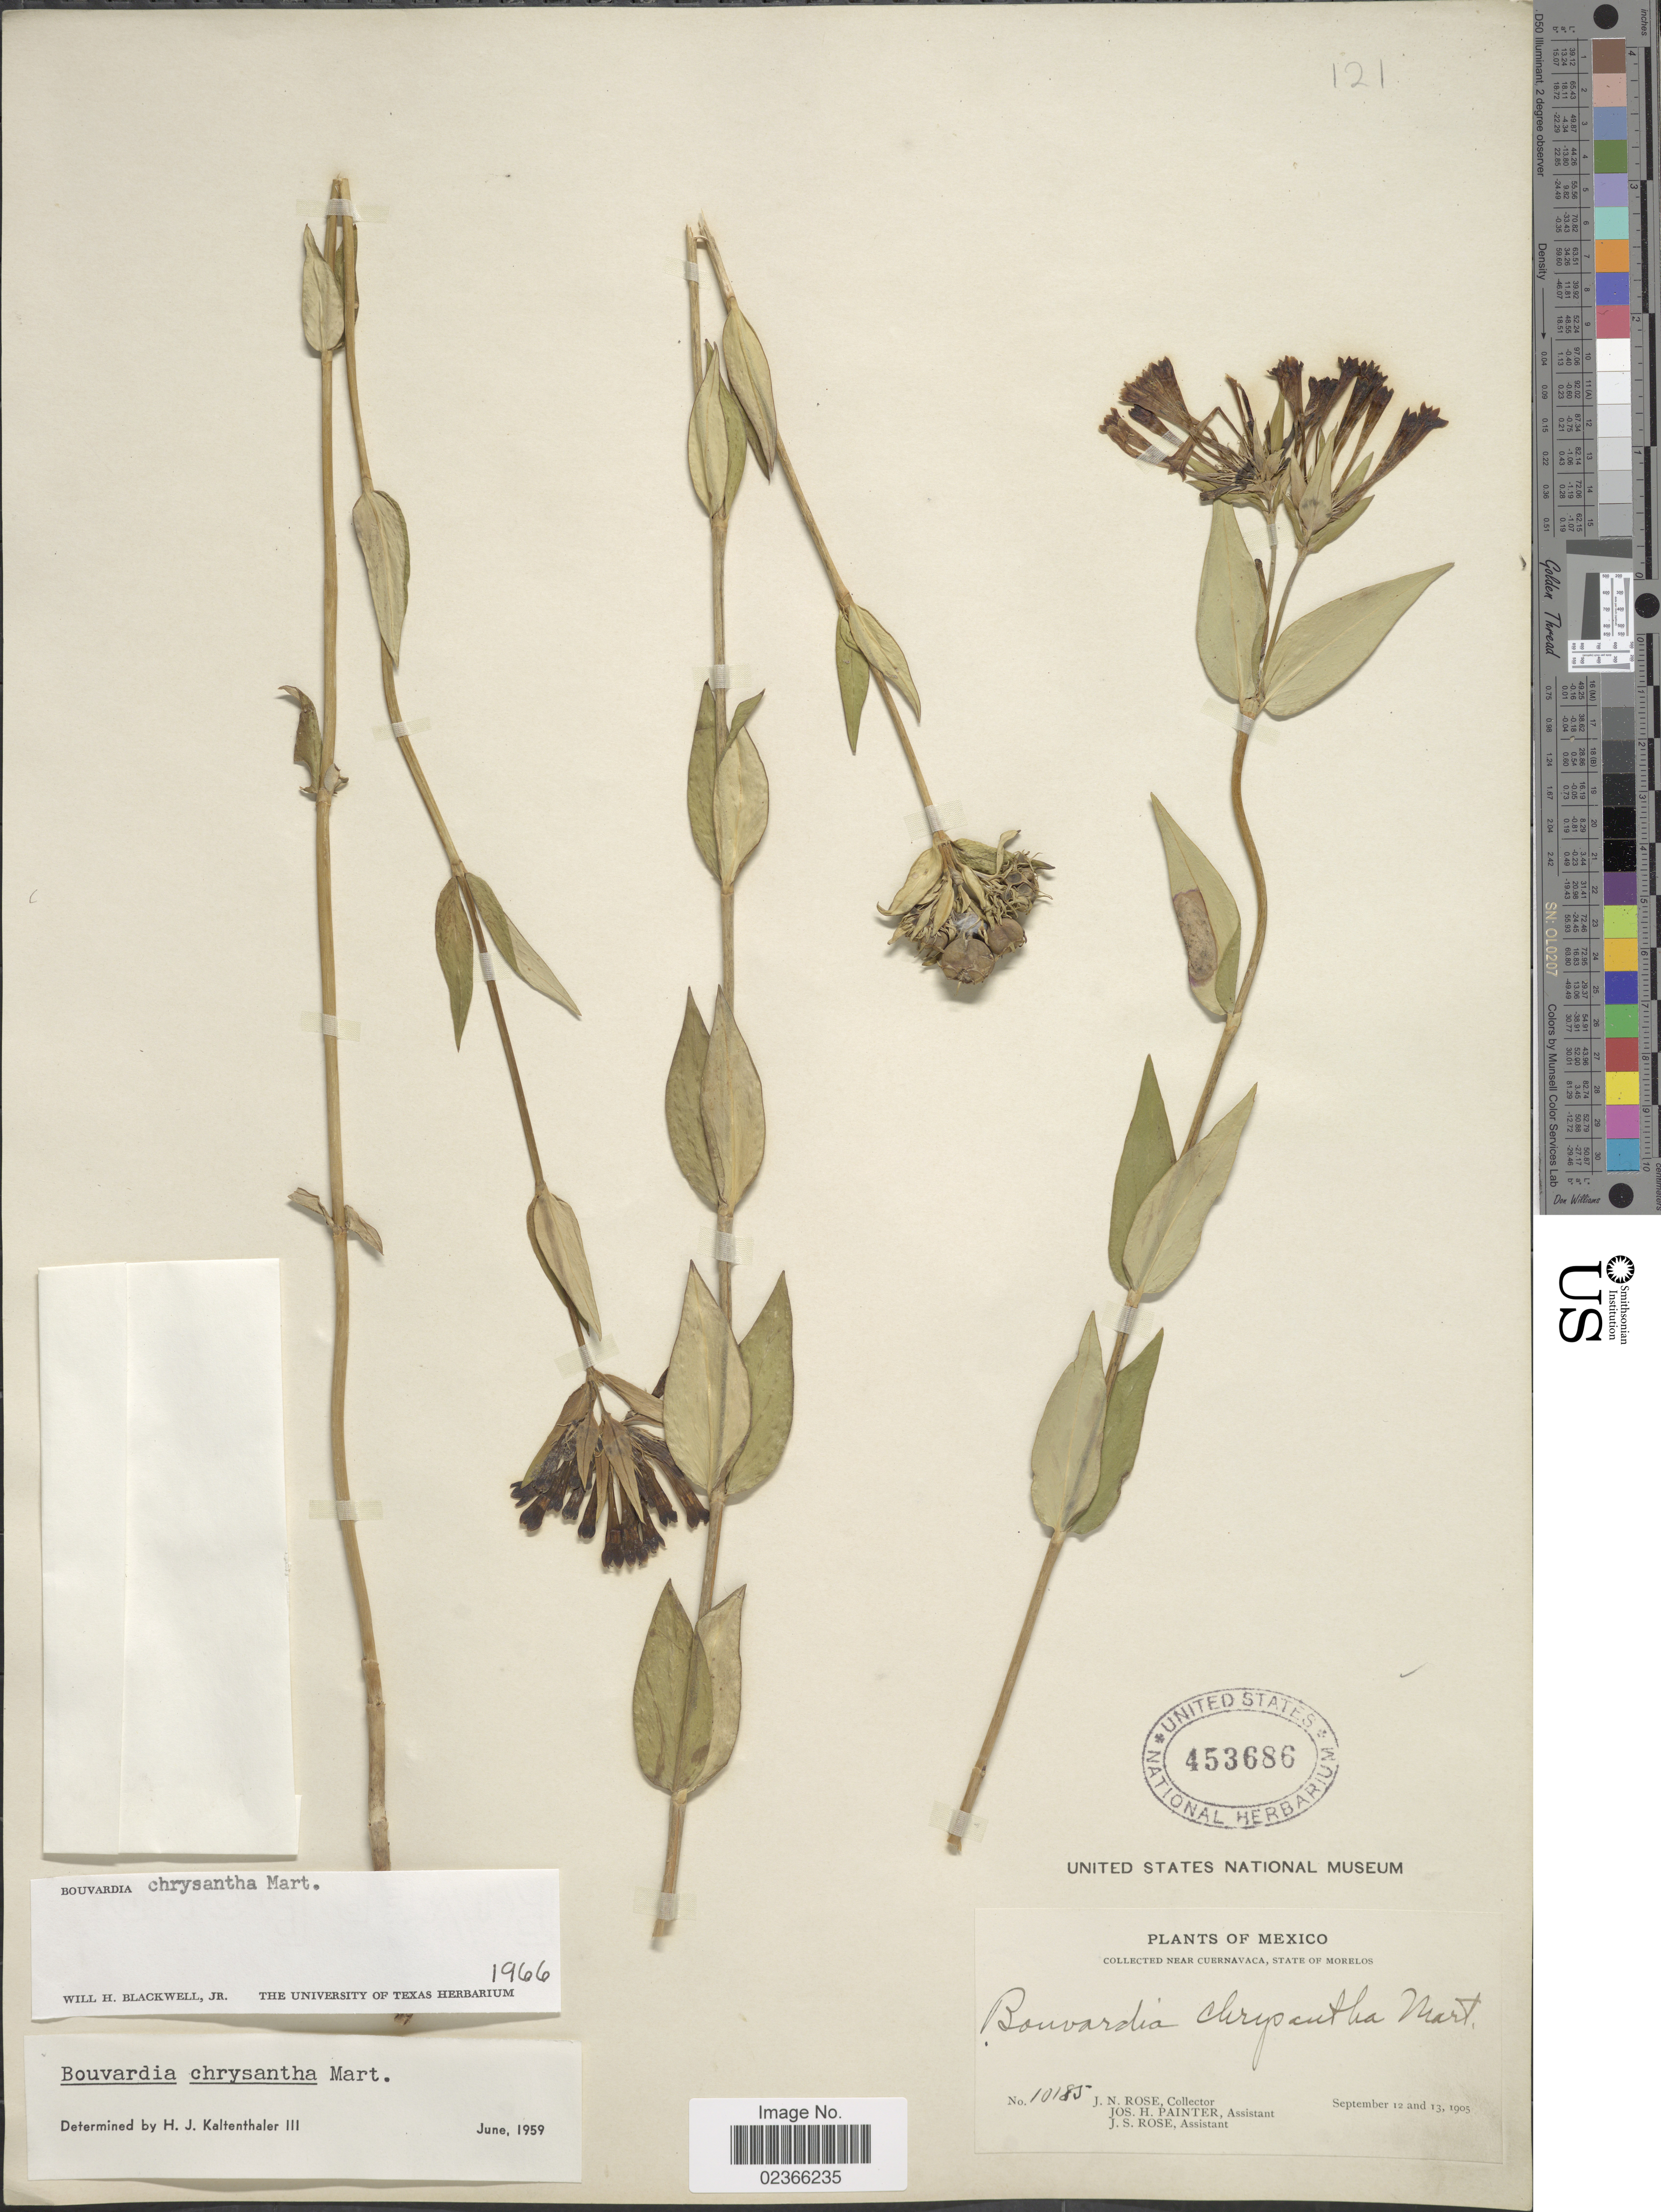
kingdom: Plantae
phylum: Tracheophyta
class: Magnoliopsida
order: Gentianales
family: Rubiaceae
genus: Bouvardia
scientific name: Bouvardia chrysantha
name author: Mart.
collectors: J. N. Rose, J. H. Painter & J. S. Rose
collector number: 10185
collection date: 1905-09-12/1905-09-13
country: Mexico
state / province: Morelos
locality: Mexico, Near Cuernavaca, State of Morelos.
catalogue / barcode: US 453686